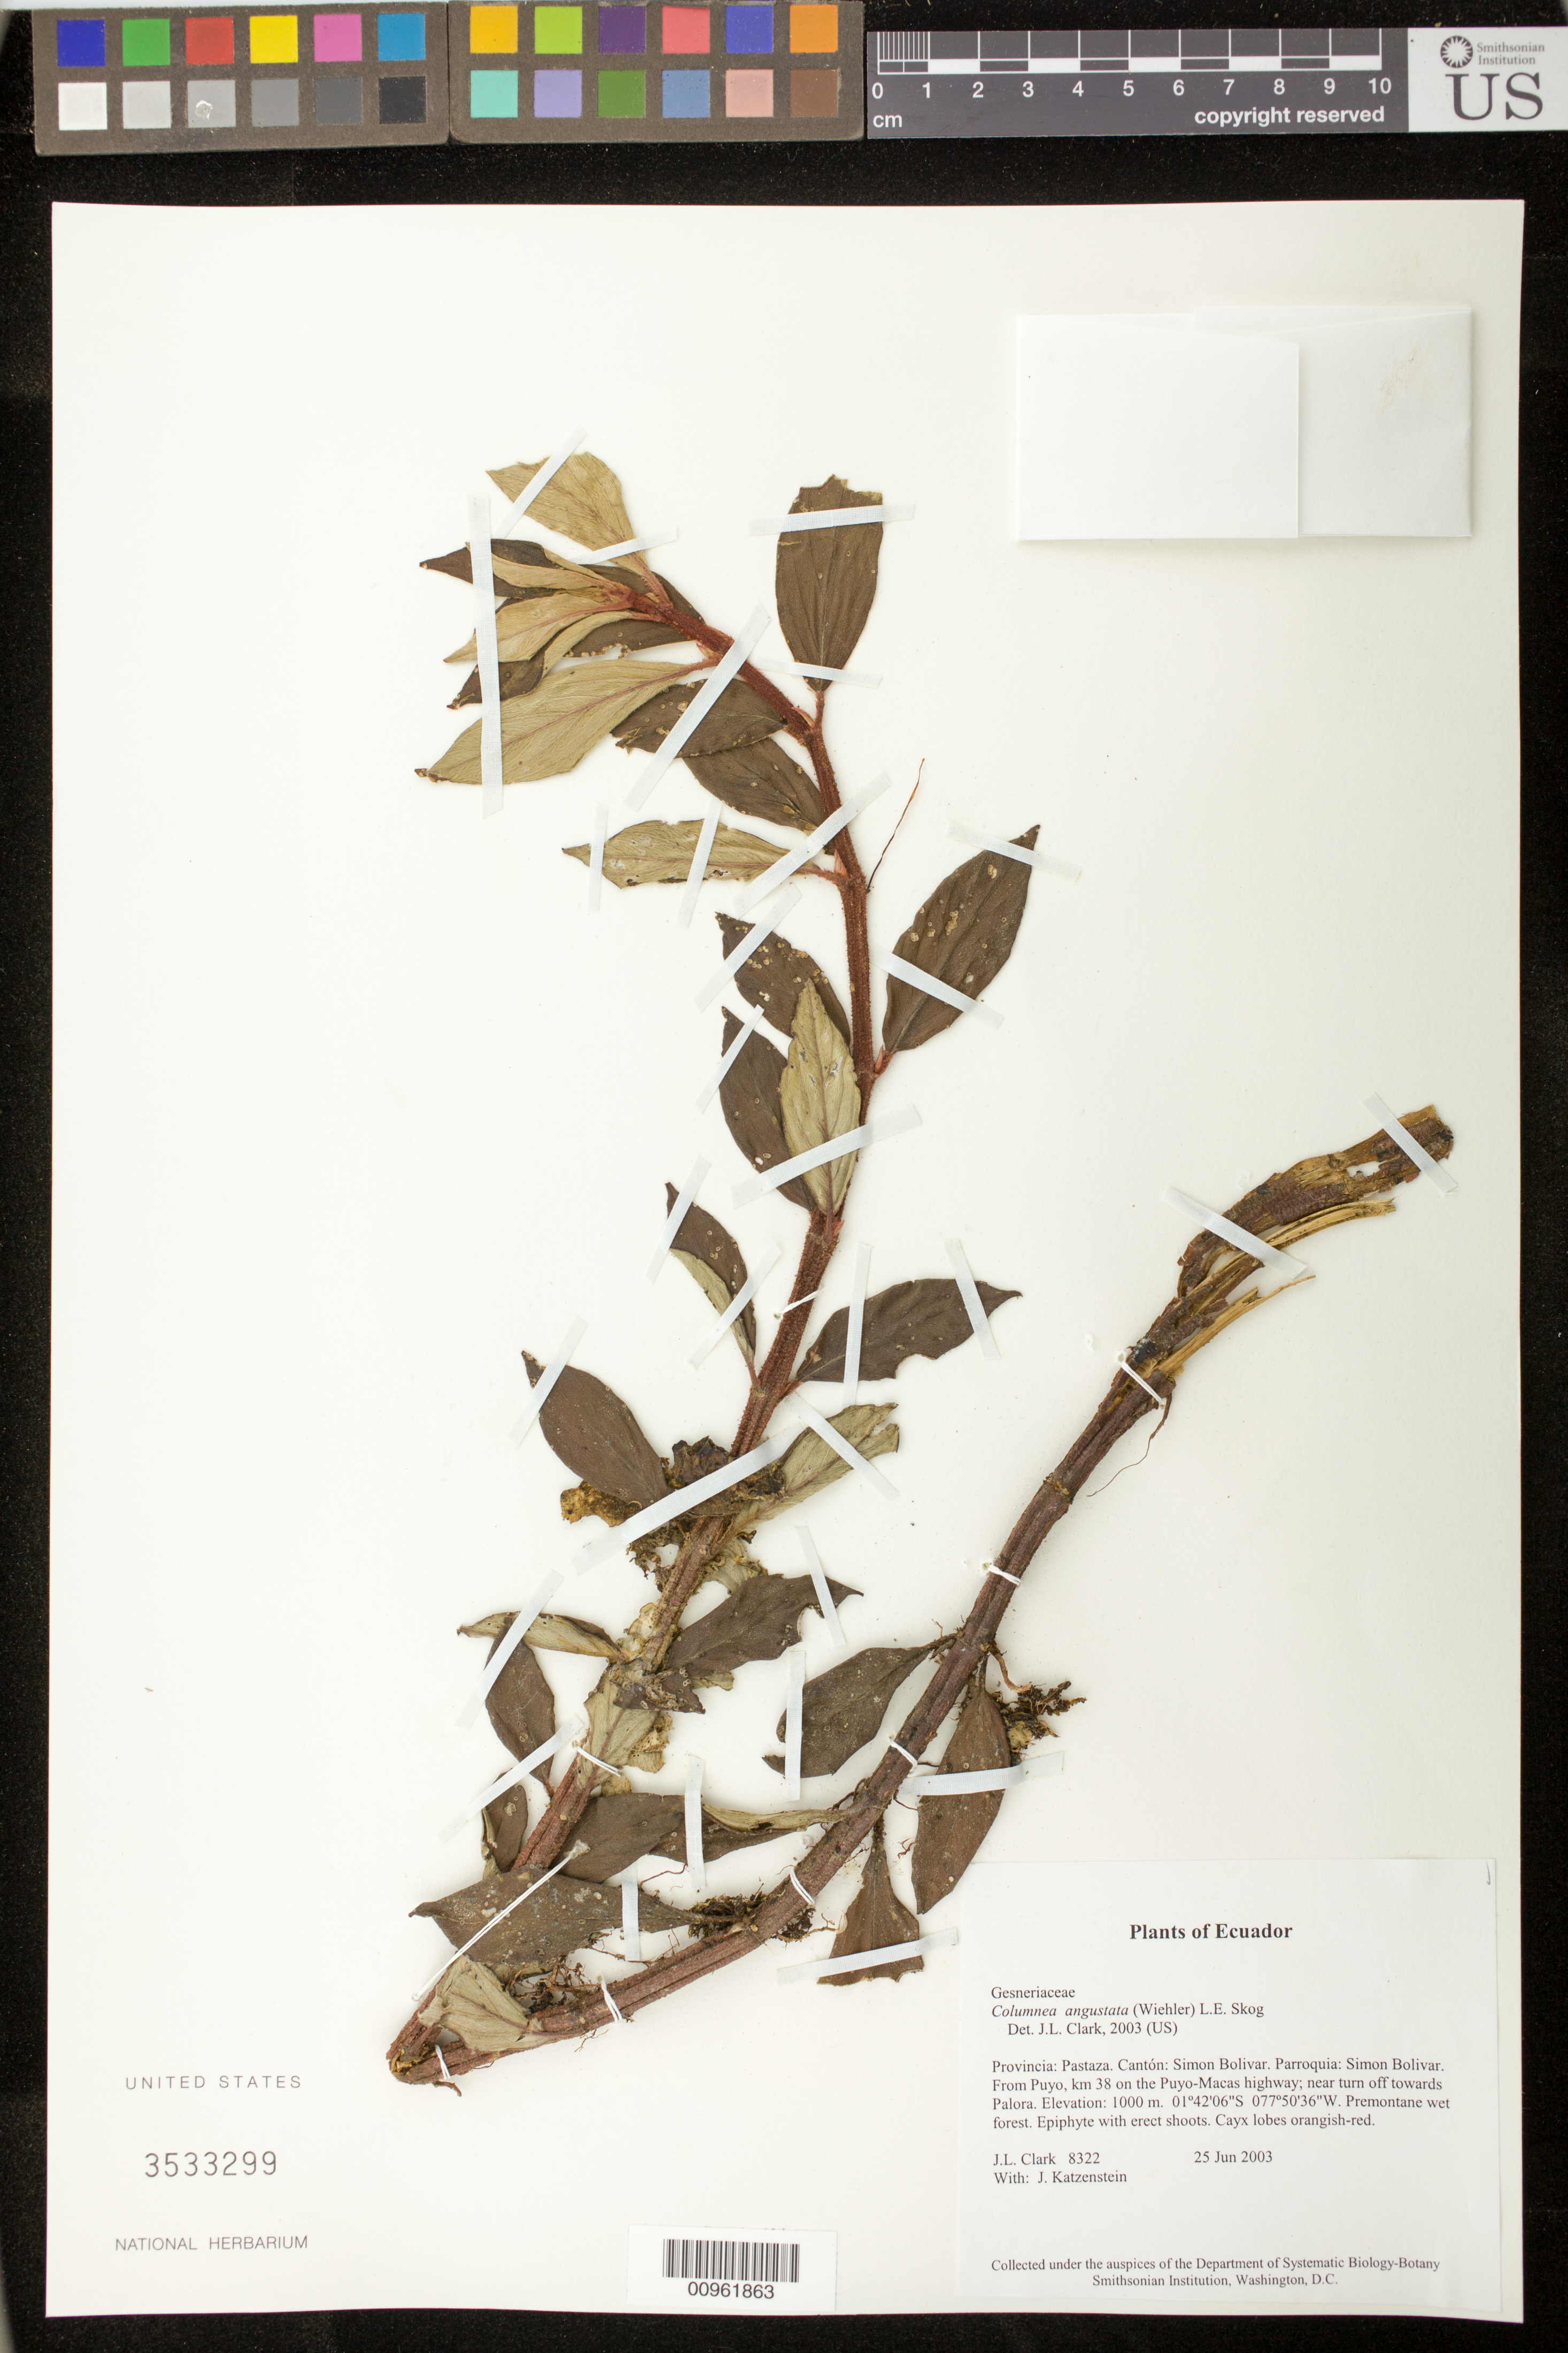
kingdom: Plantae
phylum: Tracheophyta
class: Magnoliopsida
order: Lamiales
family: Gesneriaceae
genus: Columnea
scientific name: Columnea angustata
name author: (Wiehler) L.E. Skog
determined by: Clark, J. L., (SEL), The Marie Selby Botanical Garden (UNITED STATES)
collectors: J. L. Clark & J. Katzenstein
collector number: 8322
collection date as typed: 25 Jun 2003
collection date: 2003-06-25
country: Ecuador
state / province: Pastaza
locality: Simon Bolivar. Parroquia: Simon Bolivar. From Puyo, km 38 on the Puyo-Macas highway; near turn off towards Palora.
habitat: Premontane wet forest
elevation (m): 1000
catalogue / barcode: US 3533299